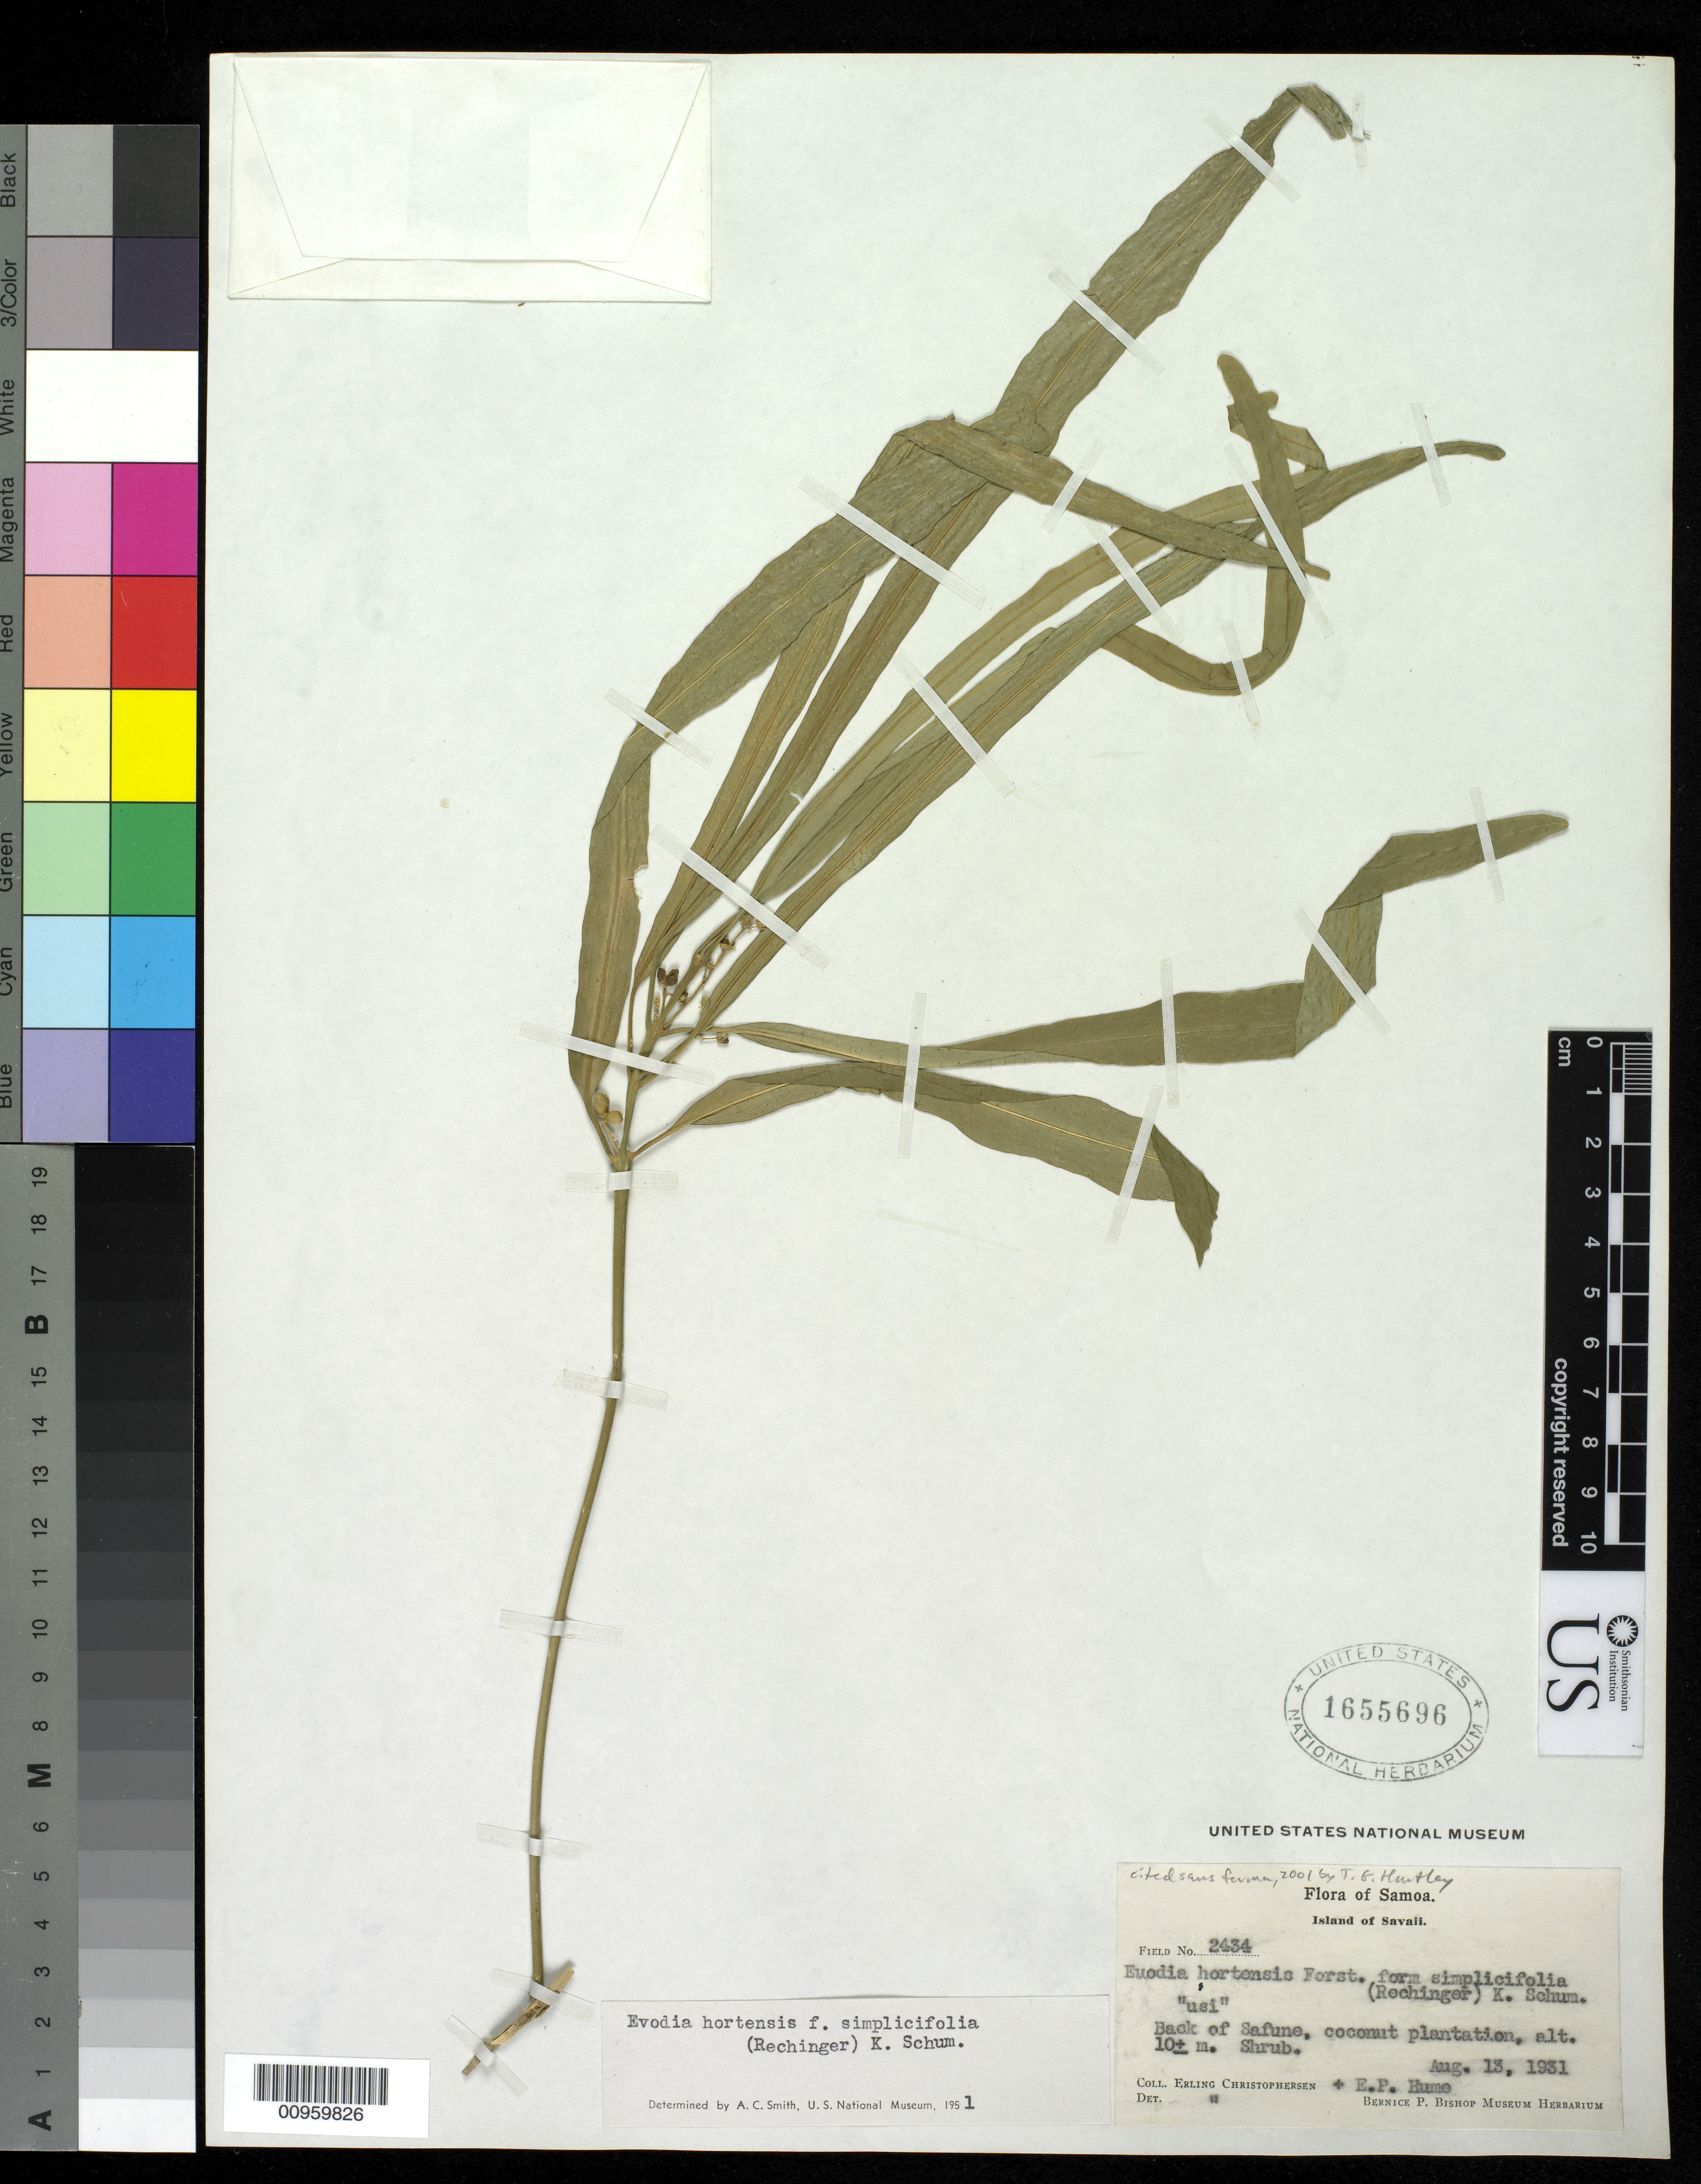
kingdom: Plantae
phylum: Tracheophyta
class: Magnoliopsida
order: Sapindales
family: Rutaceae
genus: Euodia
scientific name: Euodia hortensis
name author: J.R. Forst. & G. Forst.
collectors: E. Christophersen & E. Hume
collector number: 2434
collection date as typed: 13 Aug 1931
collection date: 1931-08-13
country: Samoa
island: Savai'i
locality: Back of Safune; coconut plantation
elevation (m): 10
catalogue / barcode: US 1655696